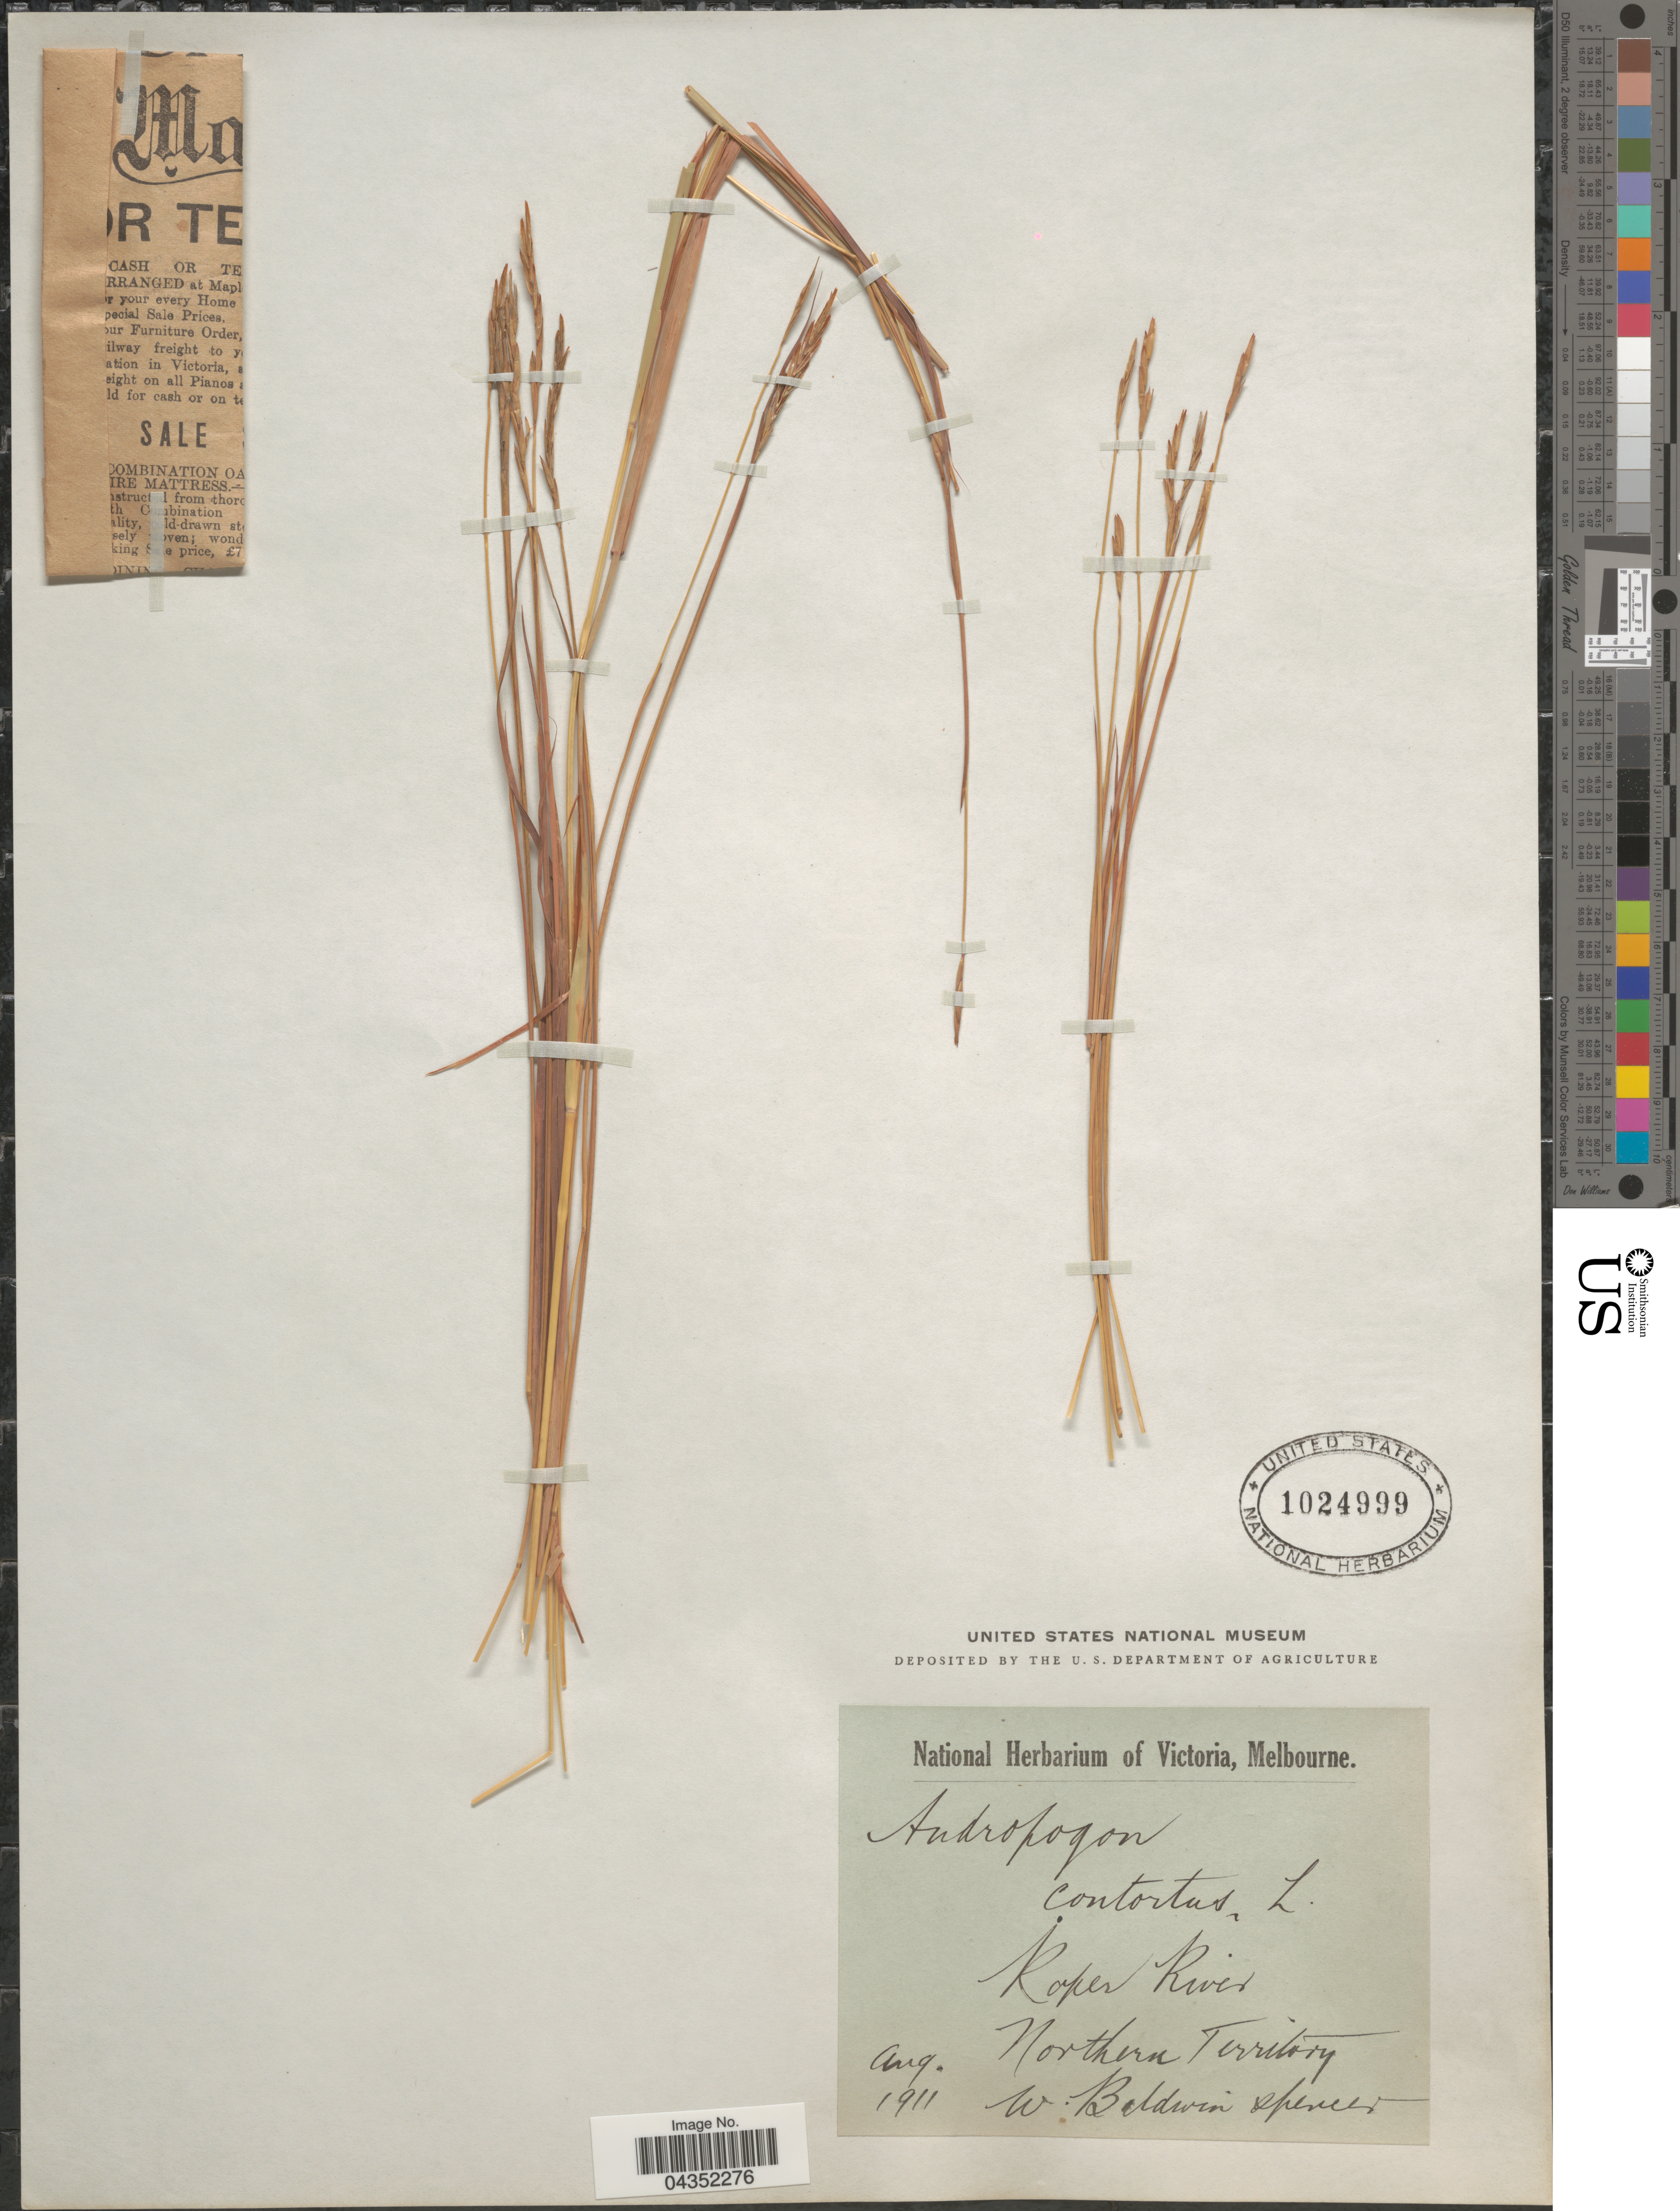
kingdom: Plantae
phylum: Tracheophyta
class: Liliopsida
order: Poales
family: Poaceae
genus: Heteropogon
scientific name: Heteropogon contortus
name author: (L.) P. Beauv. ex Roem. & Schult.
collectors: W. Baldwin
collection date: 1911-08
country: Australia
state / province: Northern Territory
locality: Roper River.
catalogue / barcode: US 1024999